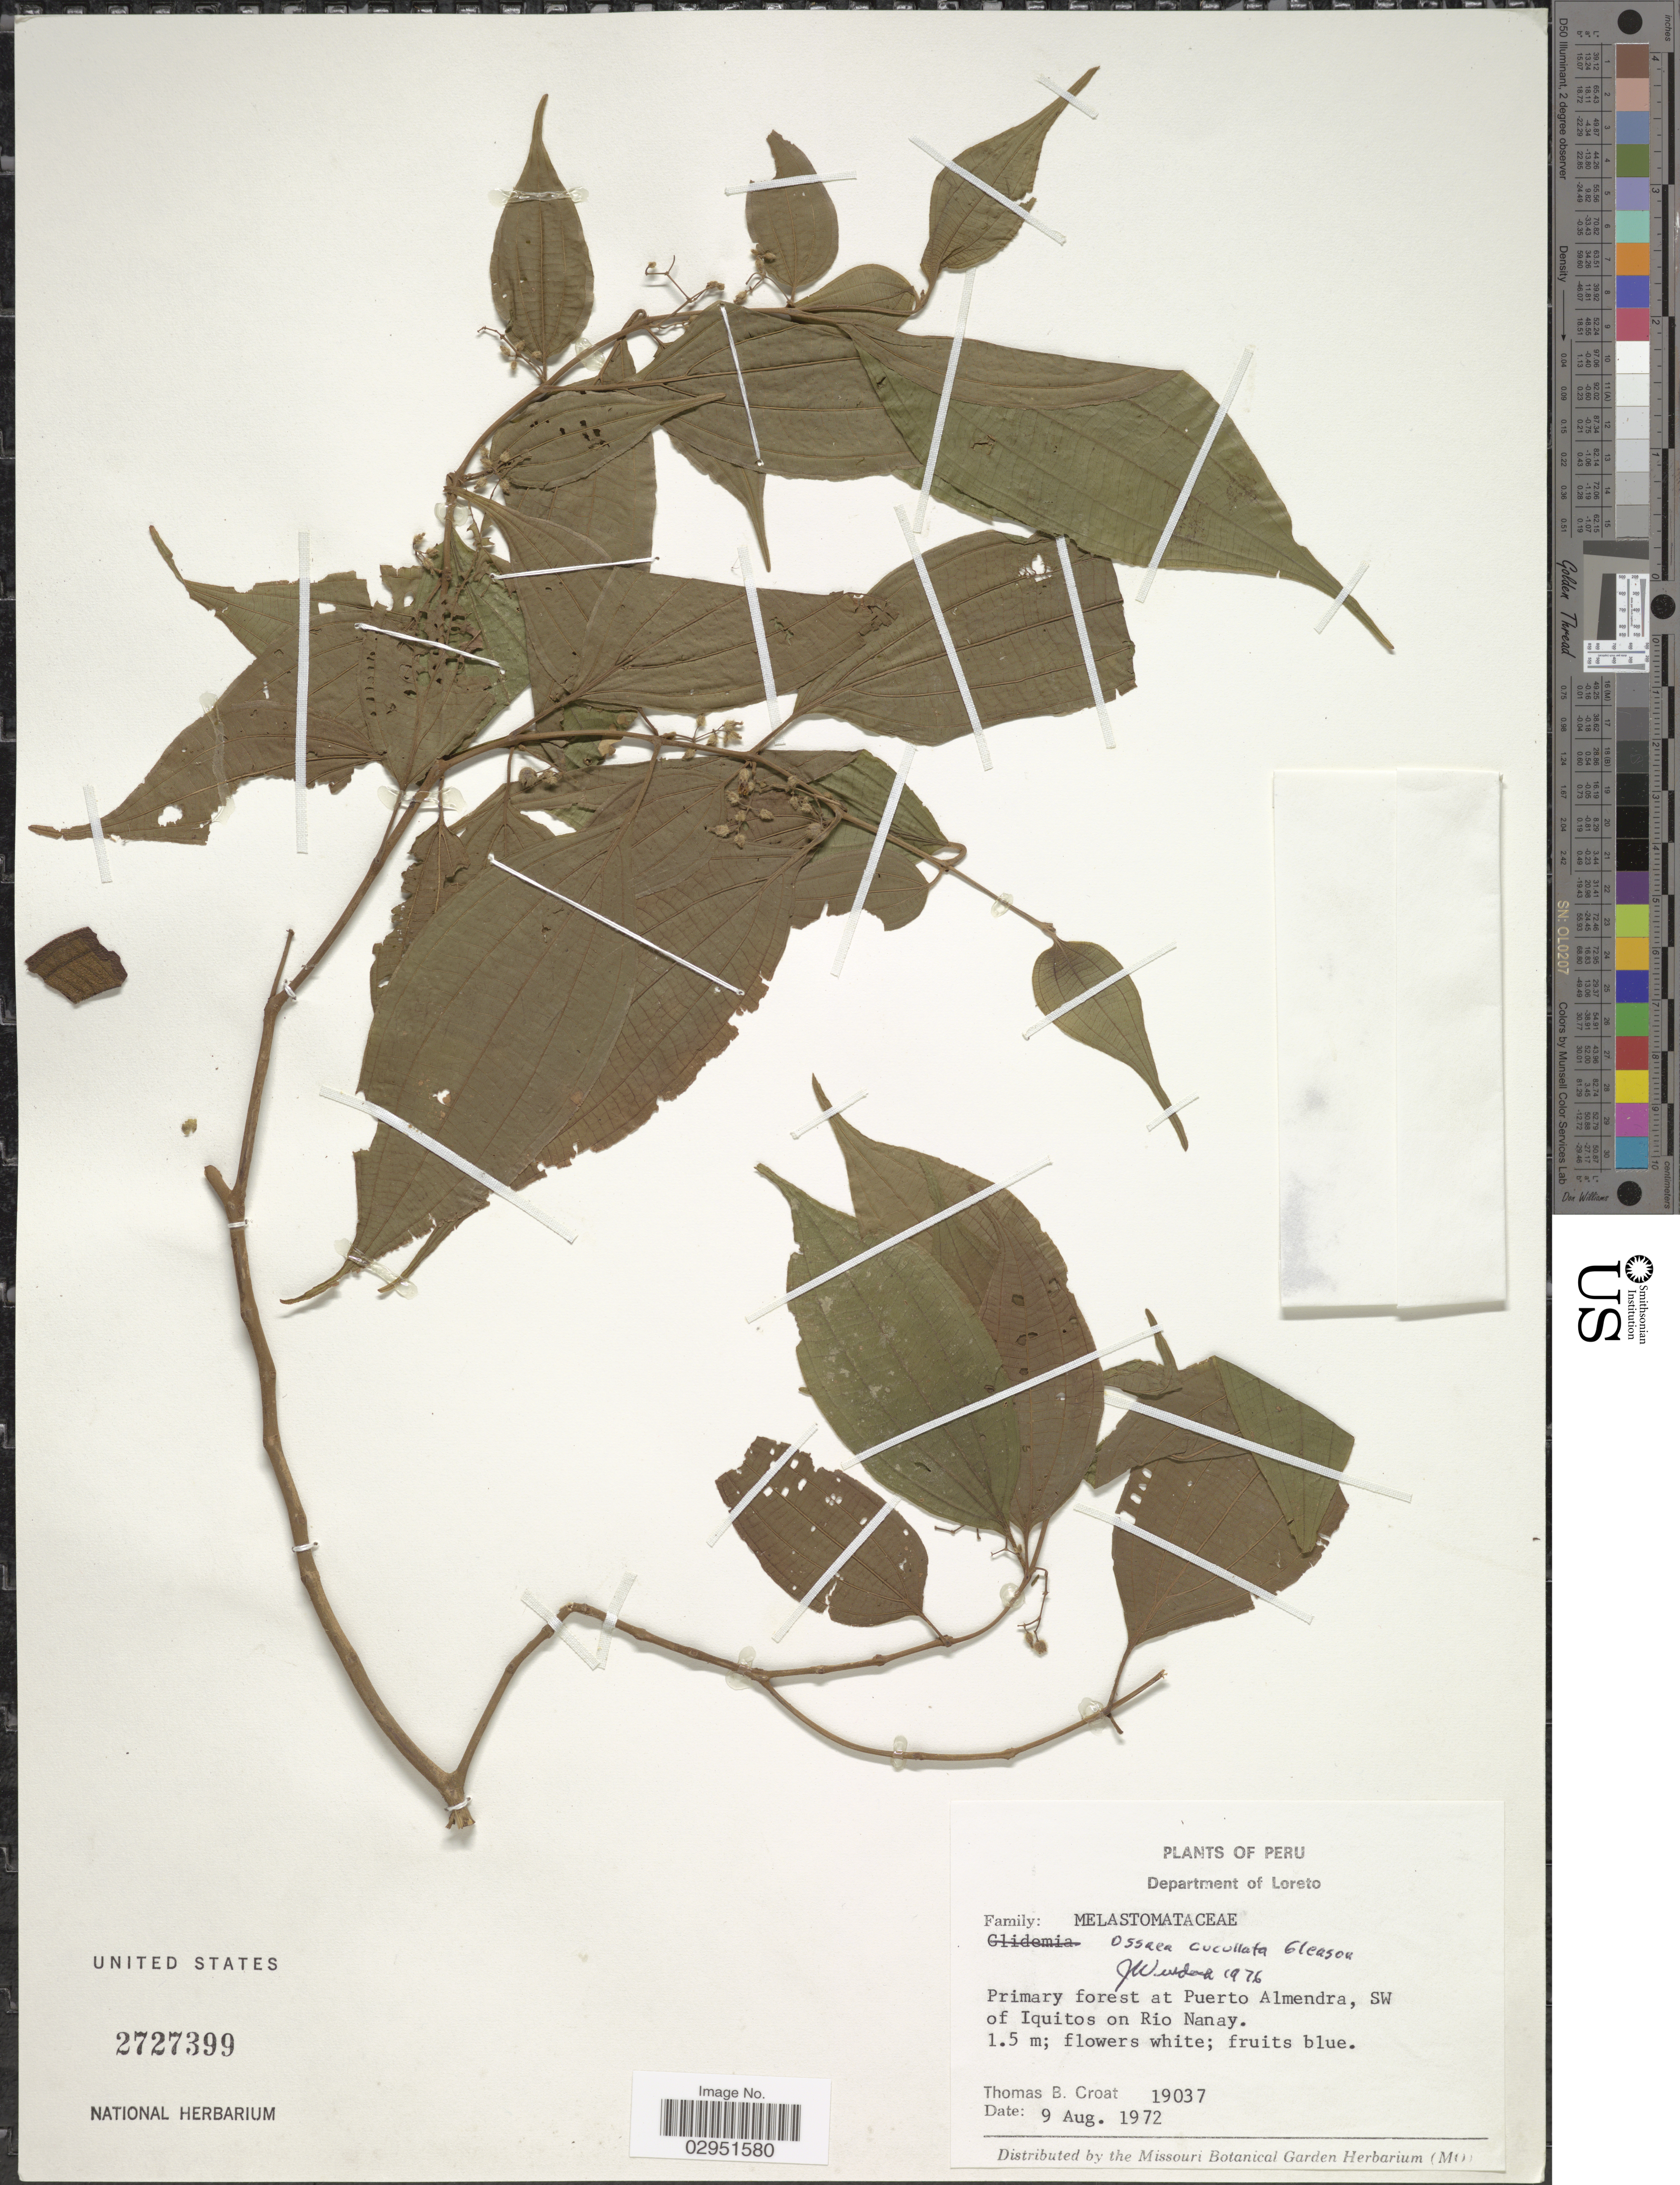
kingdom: Plantae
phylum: Tracheophyta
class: Magnoliopsida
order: Myrtales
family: Melastomataceae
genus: Ossaea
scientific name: Ossaea cucullata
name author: Gleason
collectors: T. B. Croat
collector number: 19037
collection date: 1972-08-09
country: Peru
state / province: Loreto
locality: Department of Loreto. Puerto Almendra, SW of Iquitos on Rio Nanay.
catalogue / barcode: US 2727399